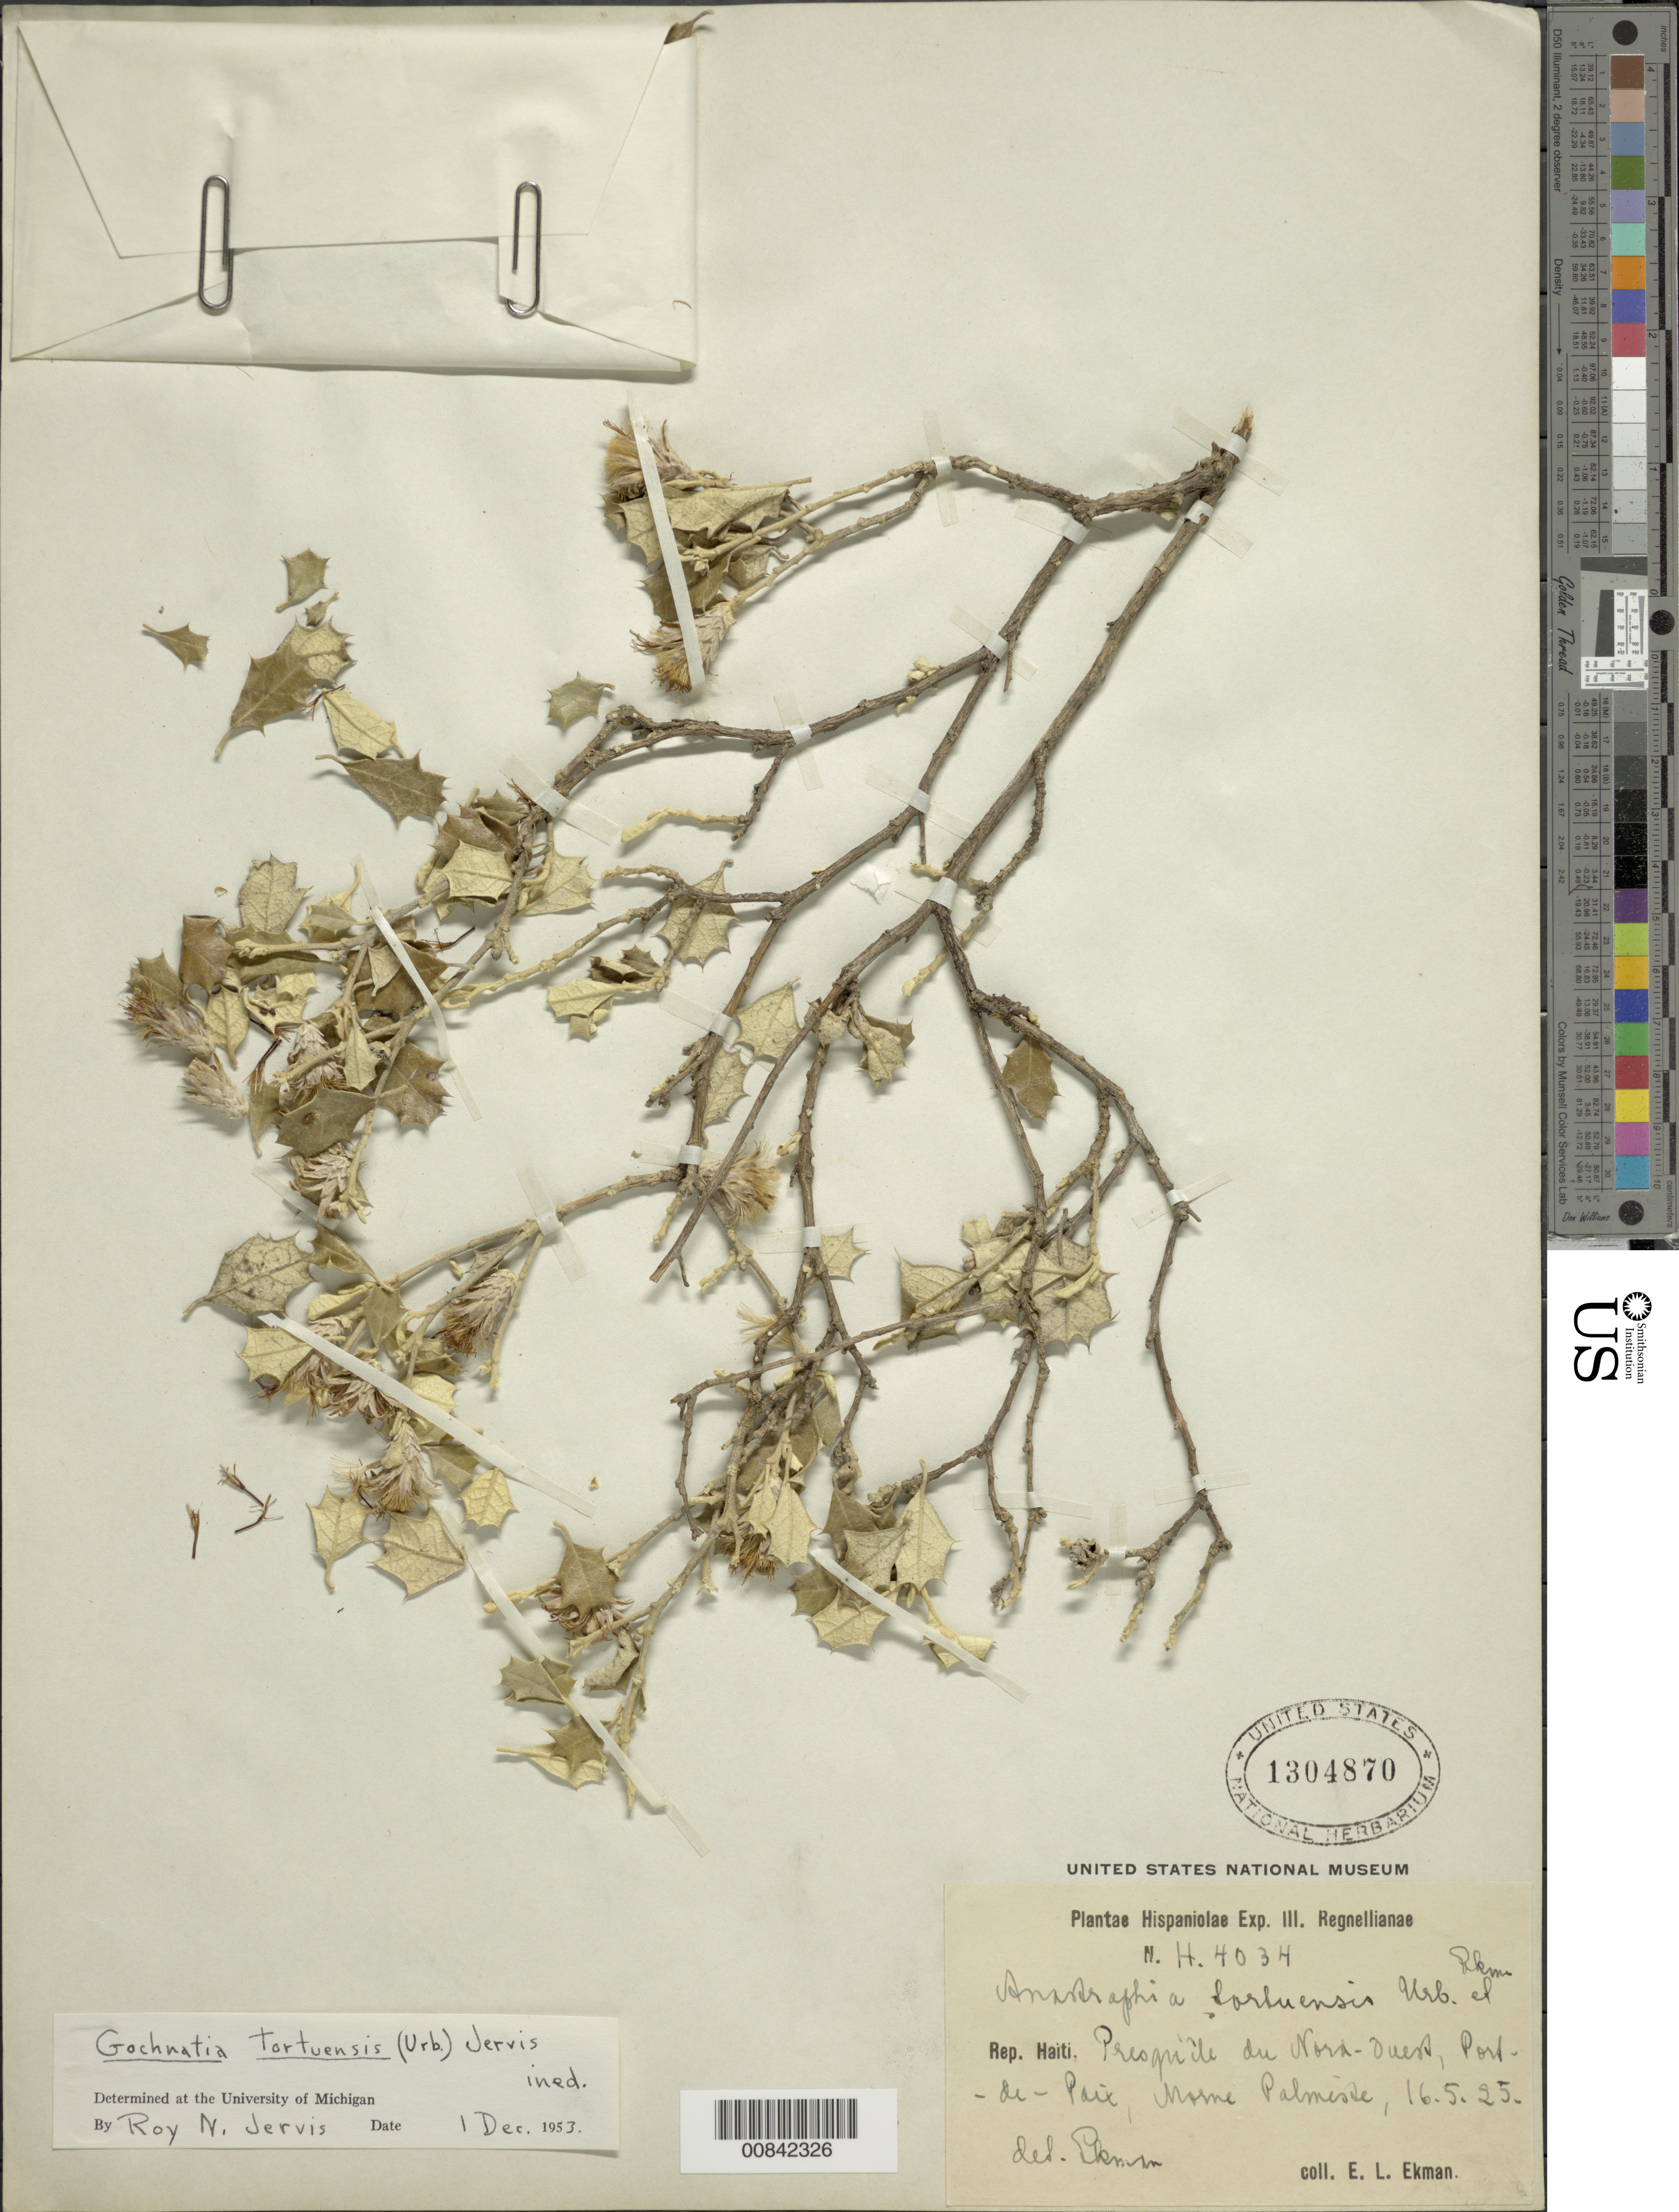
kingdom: Plantae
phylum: Tracheophyta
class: Magnoliopsida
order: Asterales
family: Asteraceae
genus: Anastraphia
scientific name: Anastraphia tortuensis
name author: Urb.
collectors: E. L. Ekman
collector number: H 4034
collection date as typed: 16 May 1925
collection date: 1925-05-16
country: Haiti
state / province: Nord-Ouest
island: Île de la Tortue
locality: Port-de-Paix, Morne Palniste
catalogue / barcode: US 1304870